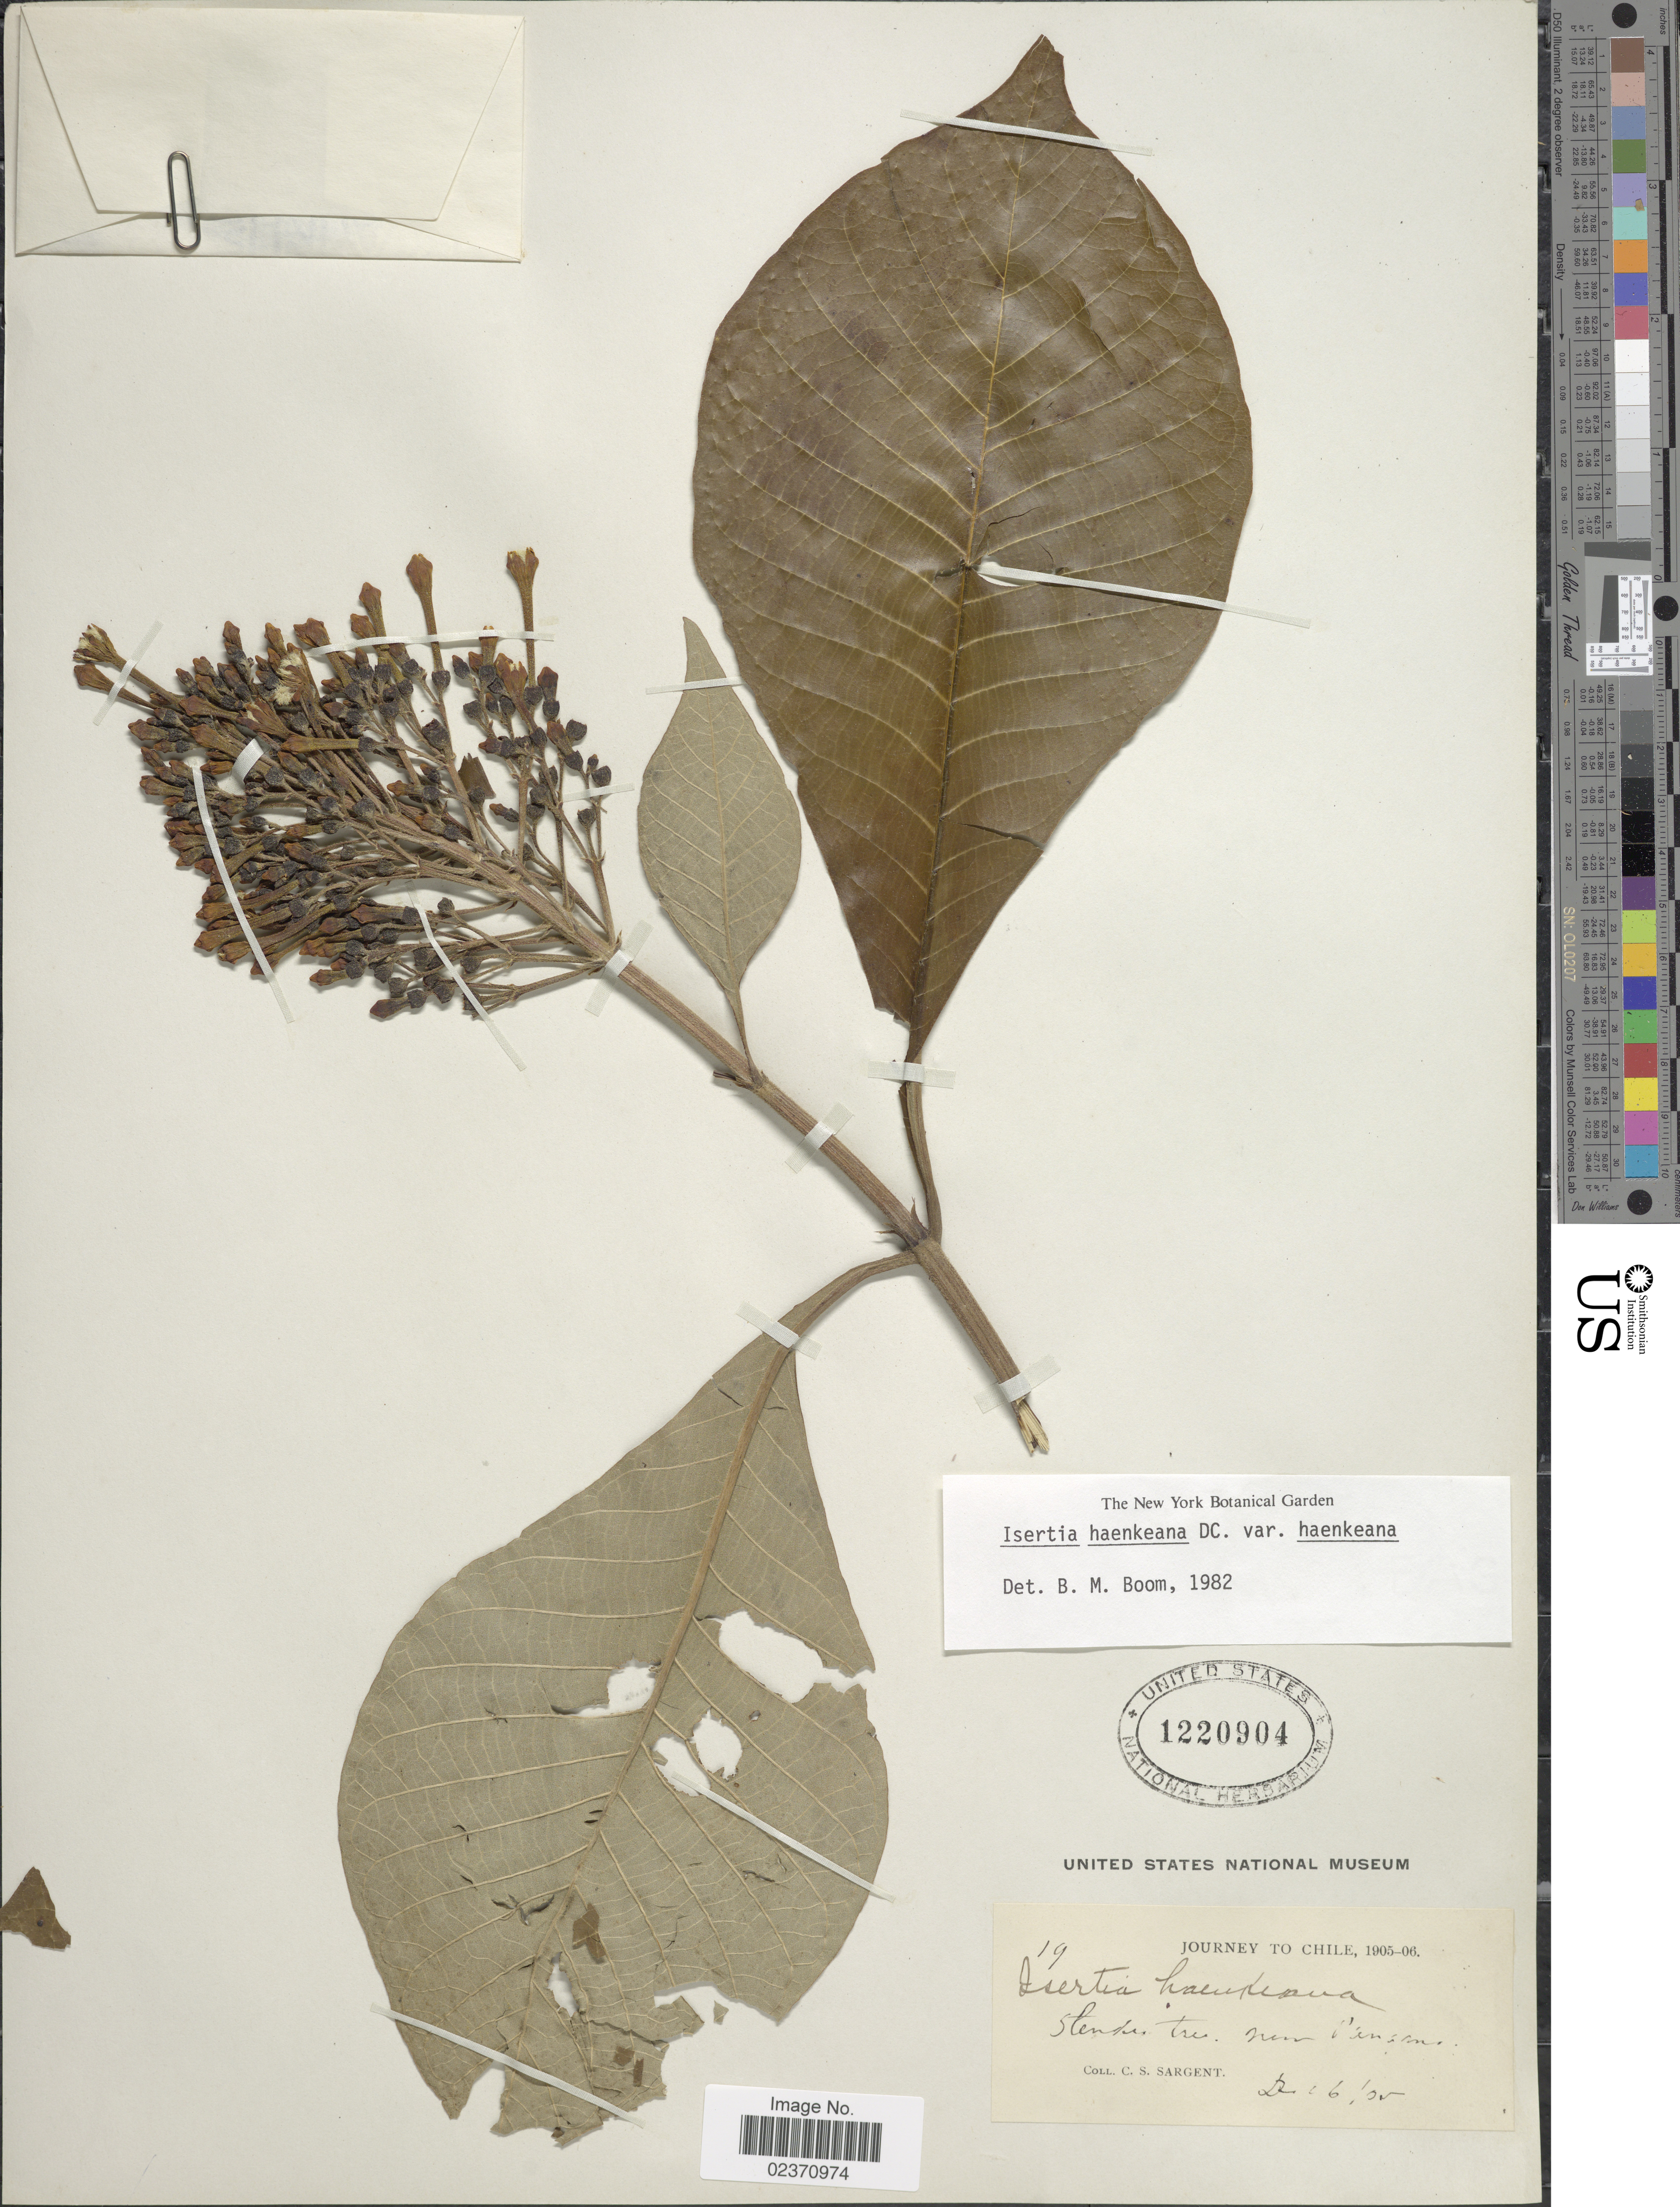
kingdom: Plantae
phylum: Tracheophyta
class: Magnoliopsida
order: Gentianales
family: Rubiaceae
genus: Isertia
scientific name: Isertia haenkeana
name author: DC.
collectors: C. S. Sargent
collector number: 19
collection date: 1905-12-16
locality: Journey to Chili. Near Panama.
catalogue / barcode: US 1220904